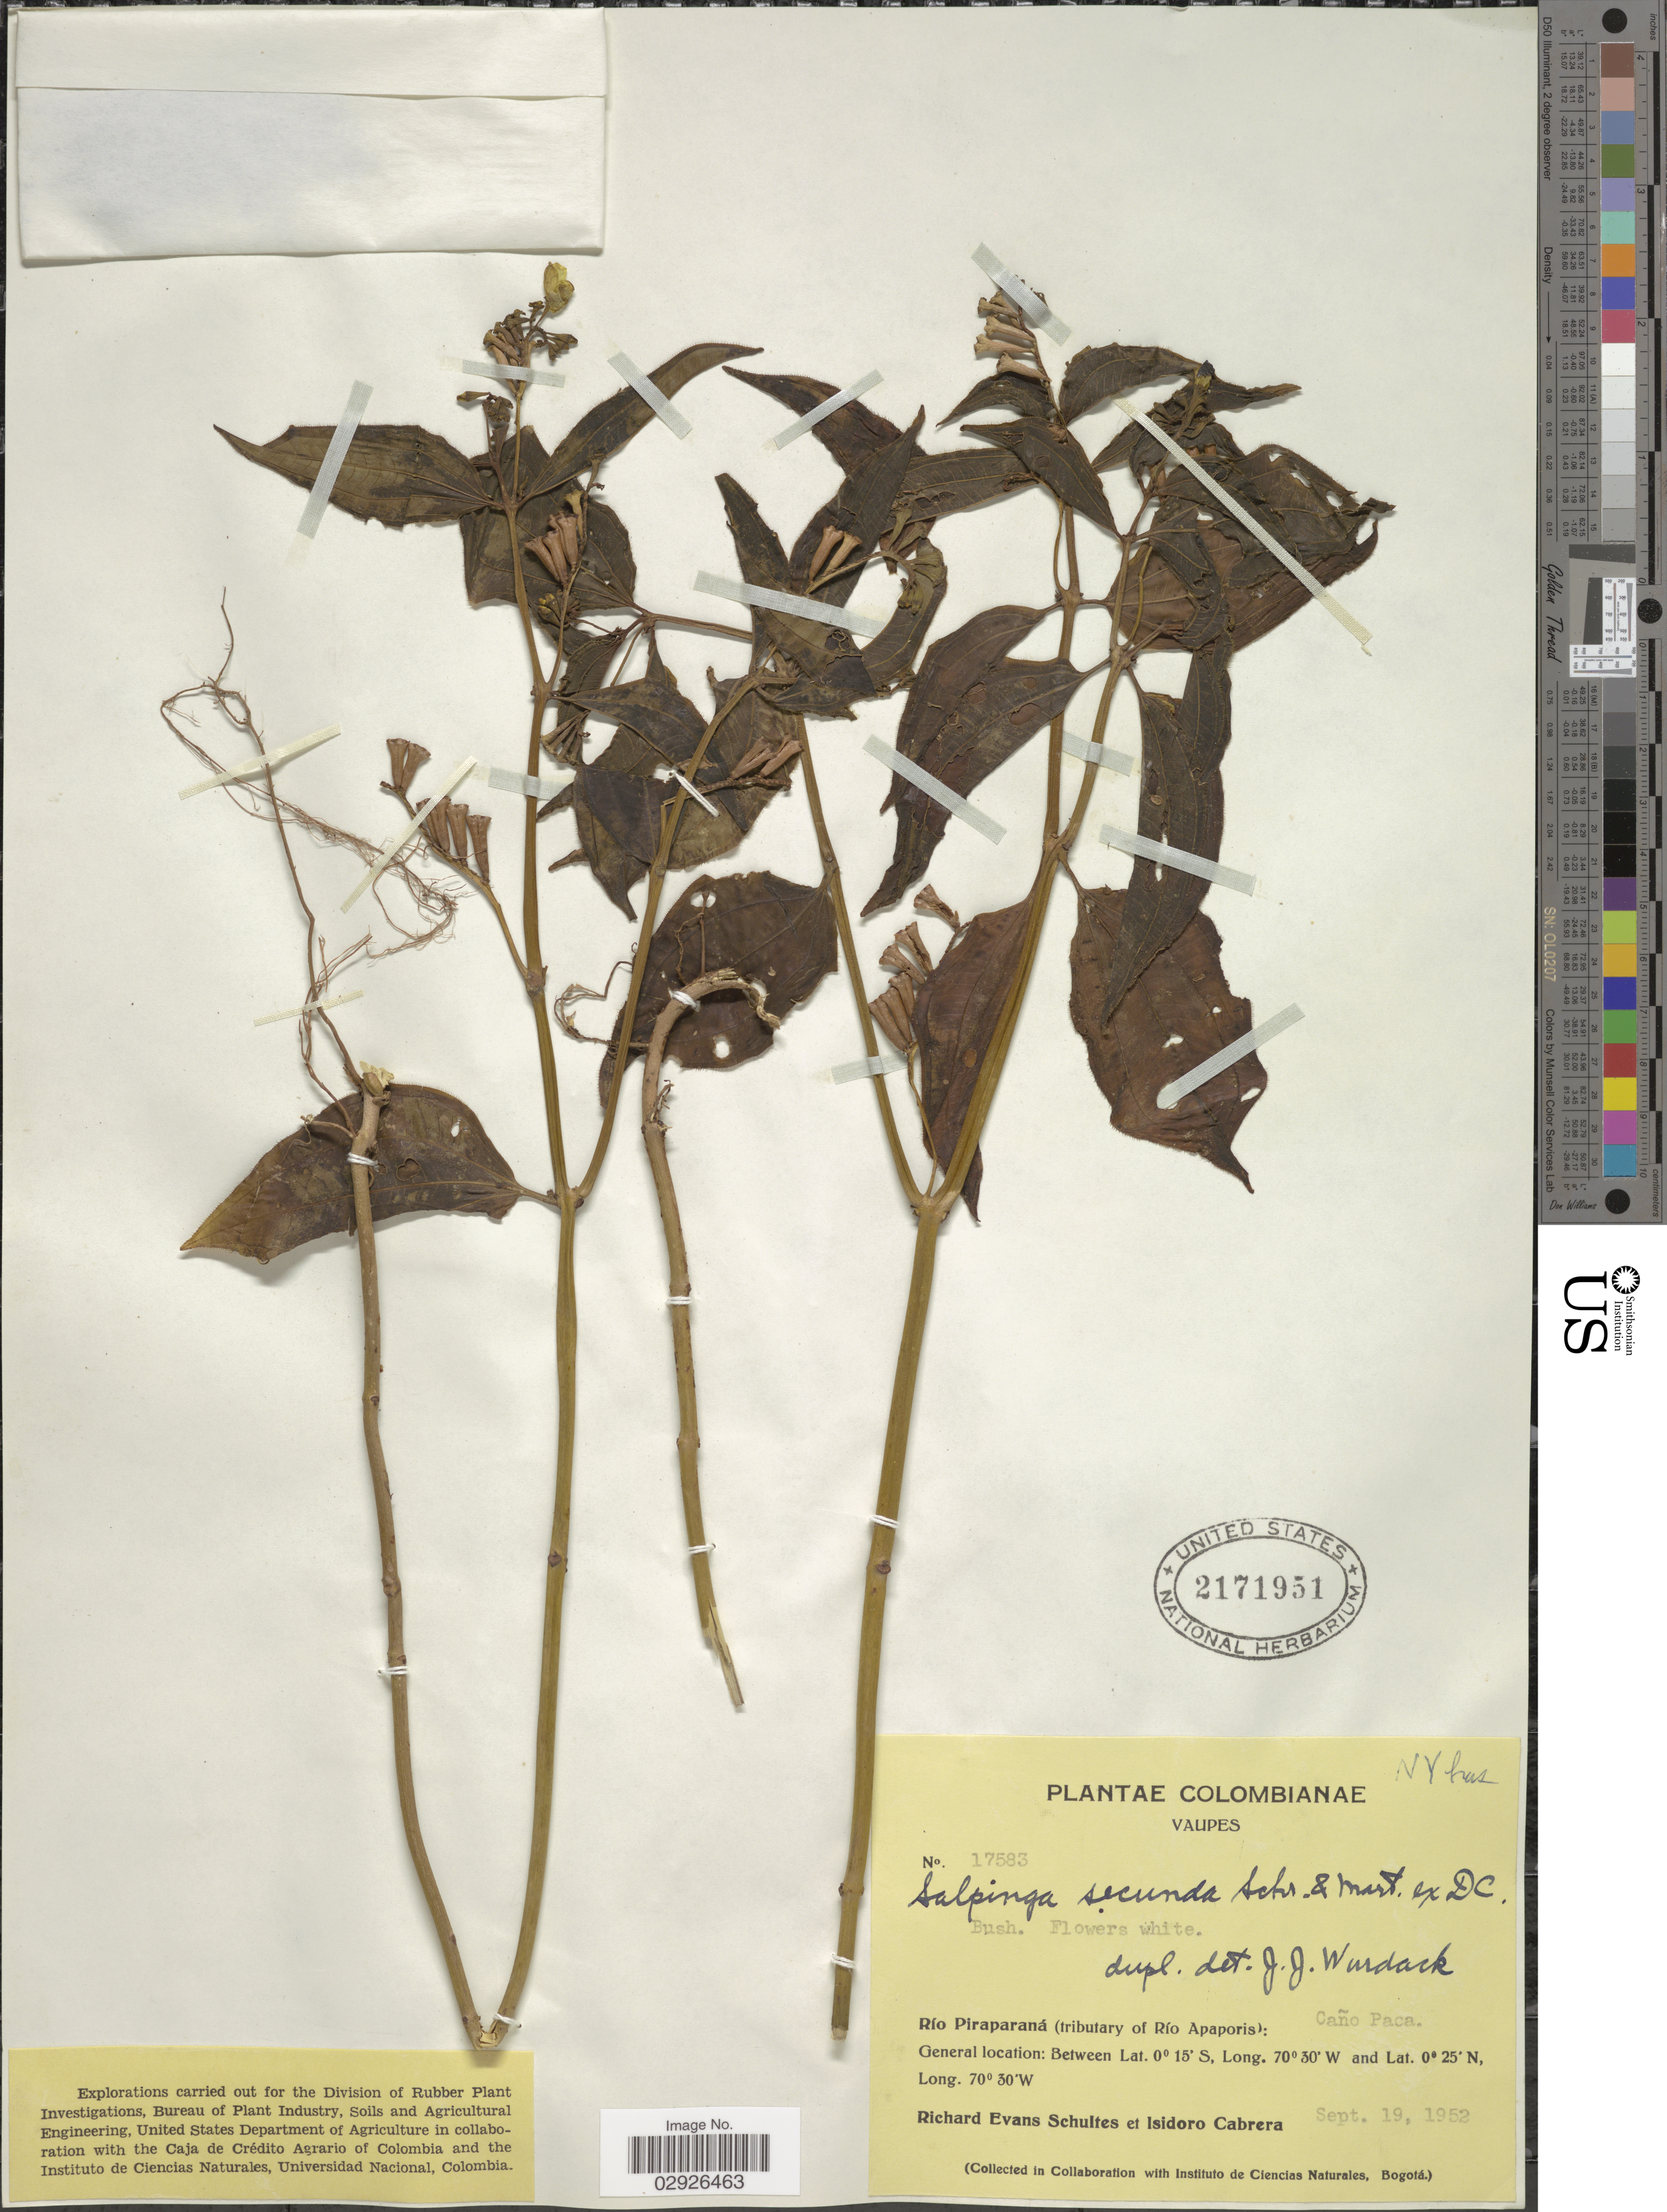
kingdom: Plantae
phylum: Tracheophyta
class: Magnoliopsida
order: Myrtales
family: Melastomataceae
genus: Salpinga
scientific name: Salpinga secunda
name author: Schrank & Mart. ex DC.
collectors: R. E. Schultes & I. Cabrera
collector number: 17583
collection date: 1952-09-19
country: Colombia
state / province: Vaupés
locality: Río Piraparaná (tributary of Río Apaporis): Caño Paca.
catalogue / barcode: US 2171951